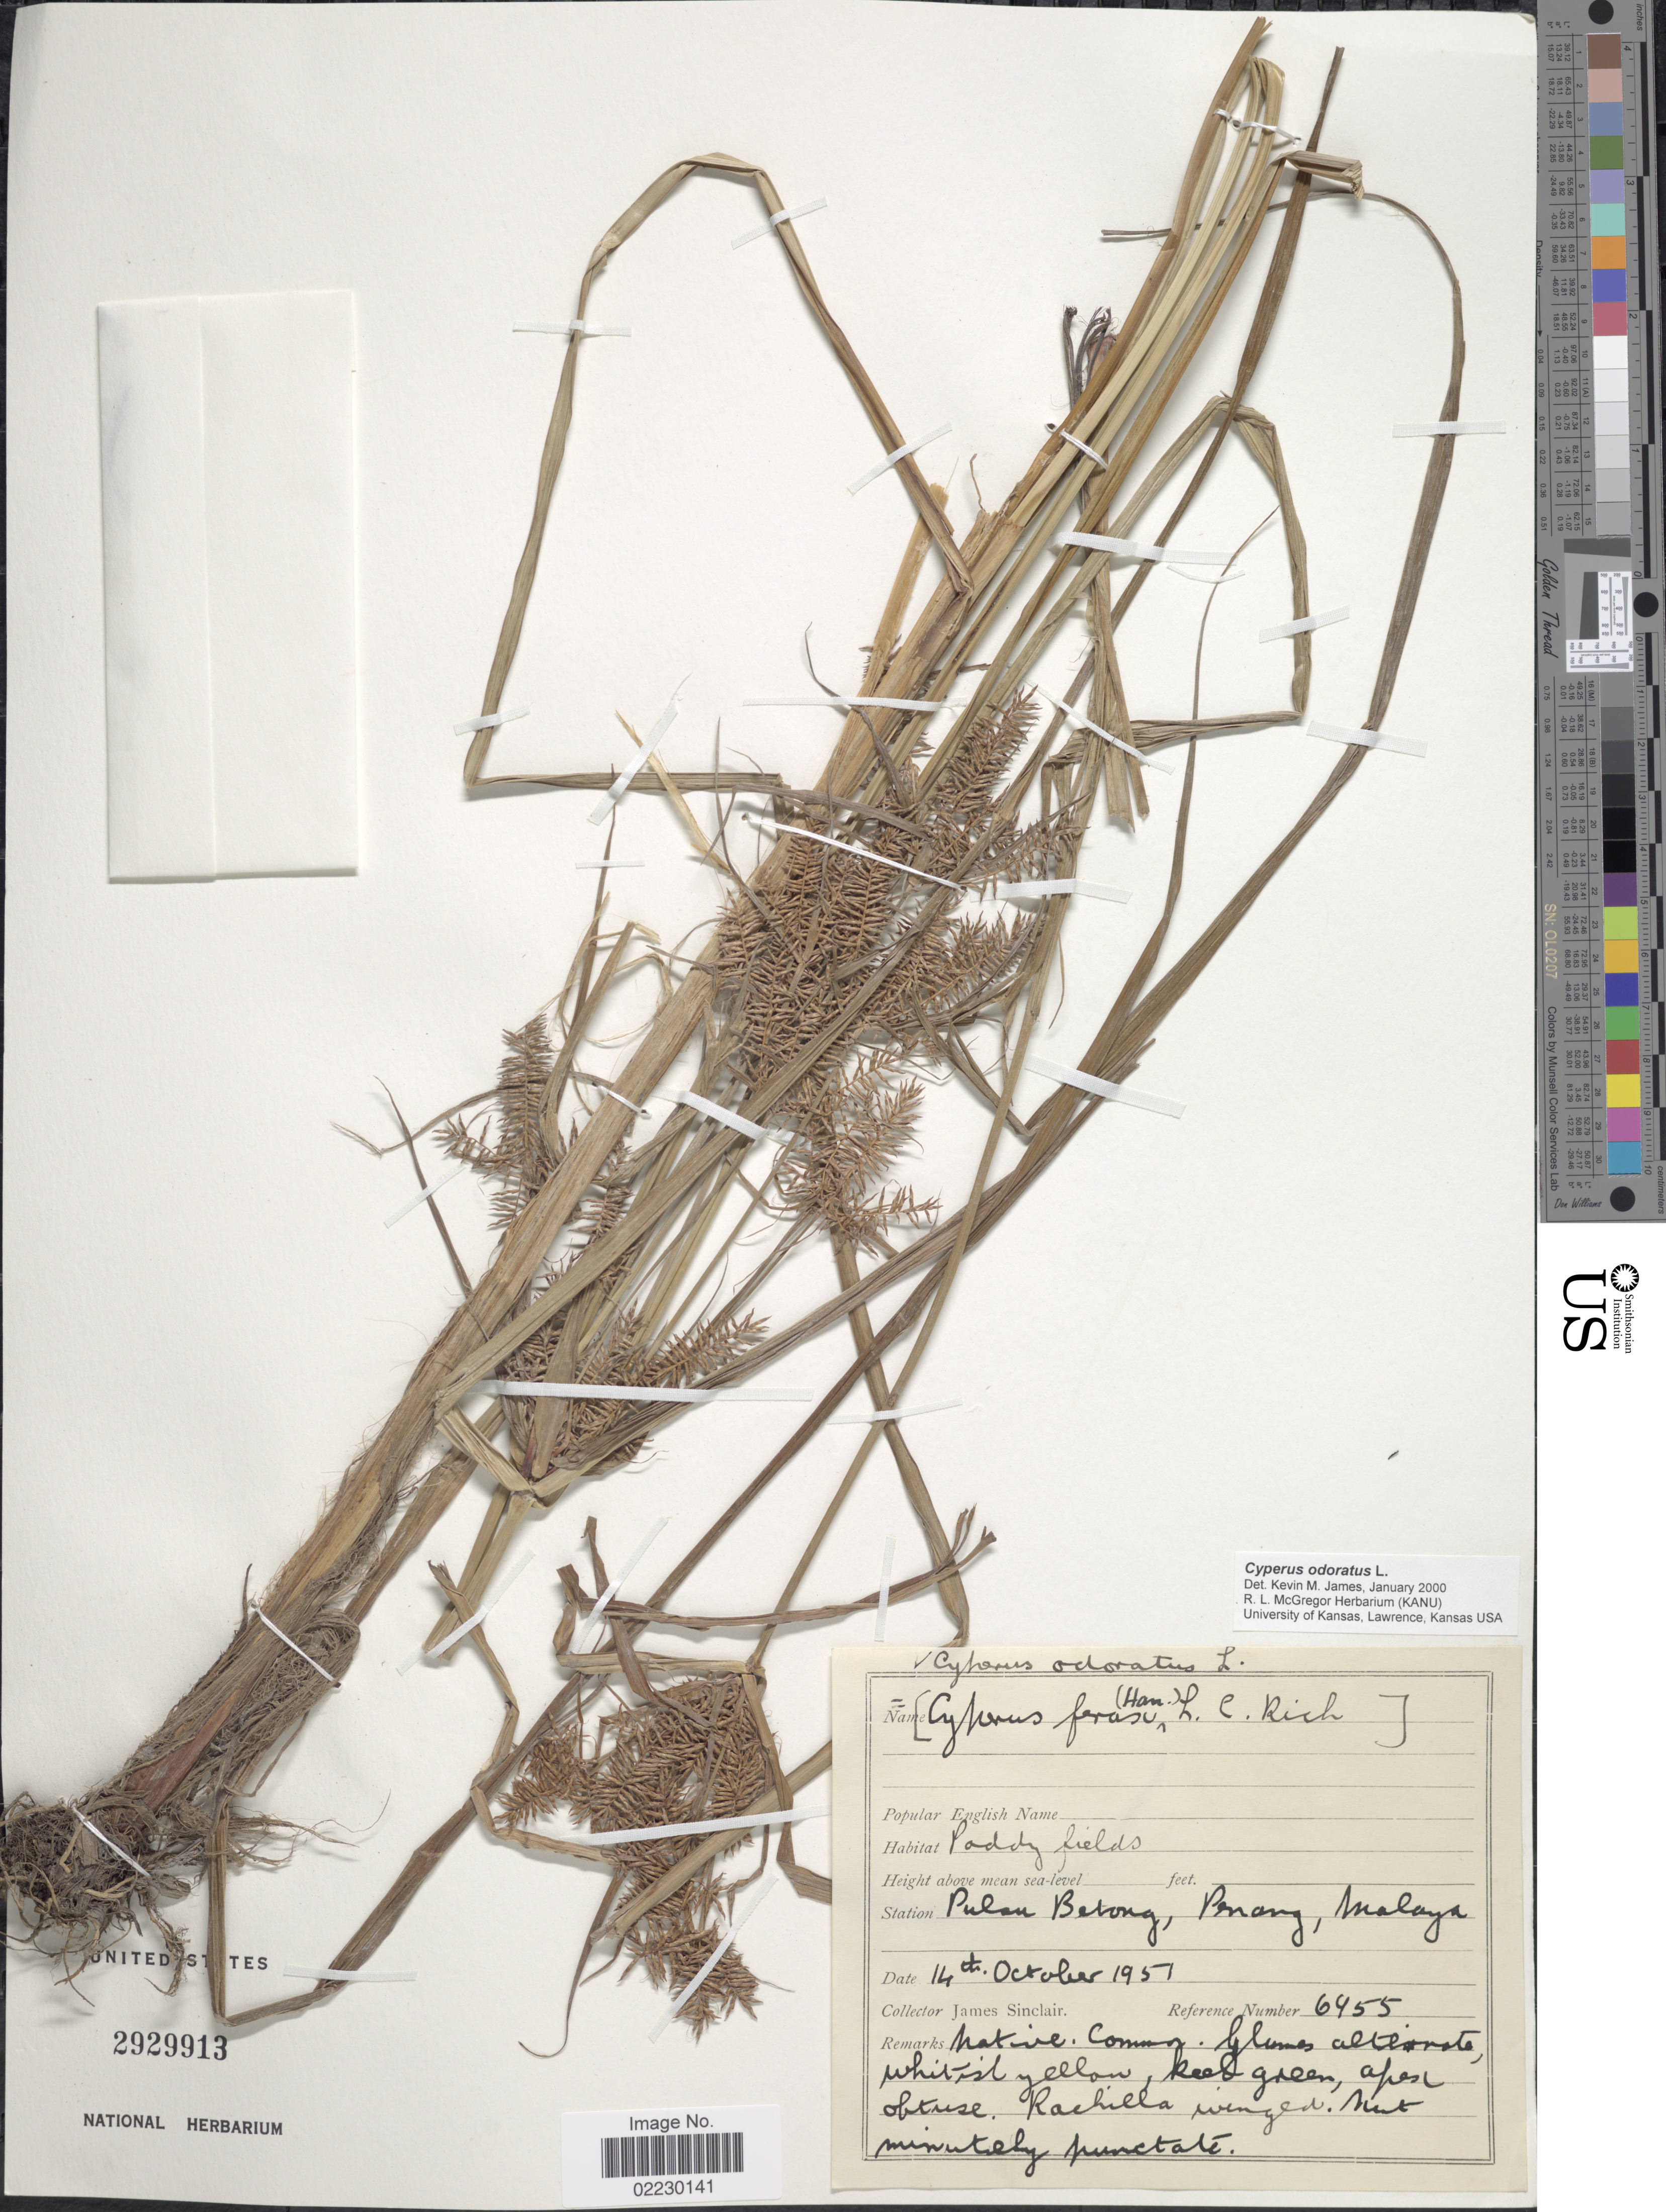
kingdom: Plantae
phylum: Tracheophyta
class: Liliopsida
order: Poales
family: Cyperaceae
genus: Cyperus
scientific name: Cyperus odoratus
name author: L.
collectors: J. Sinclair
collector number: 6455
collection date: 1951-10-14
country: Malaysia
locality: Pulau Betong, Penang, Malaya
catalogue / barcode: US 2929913